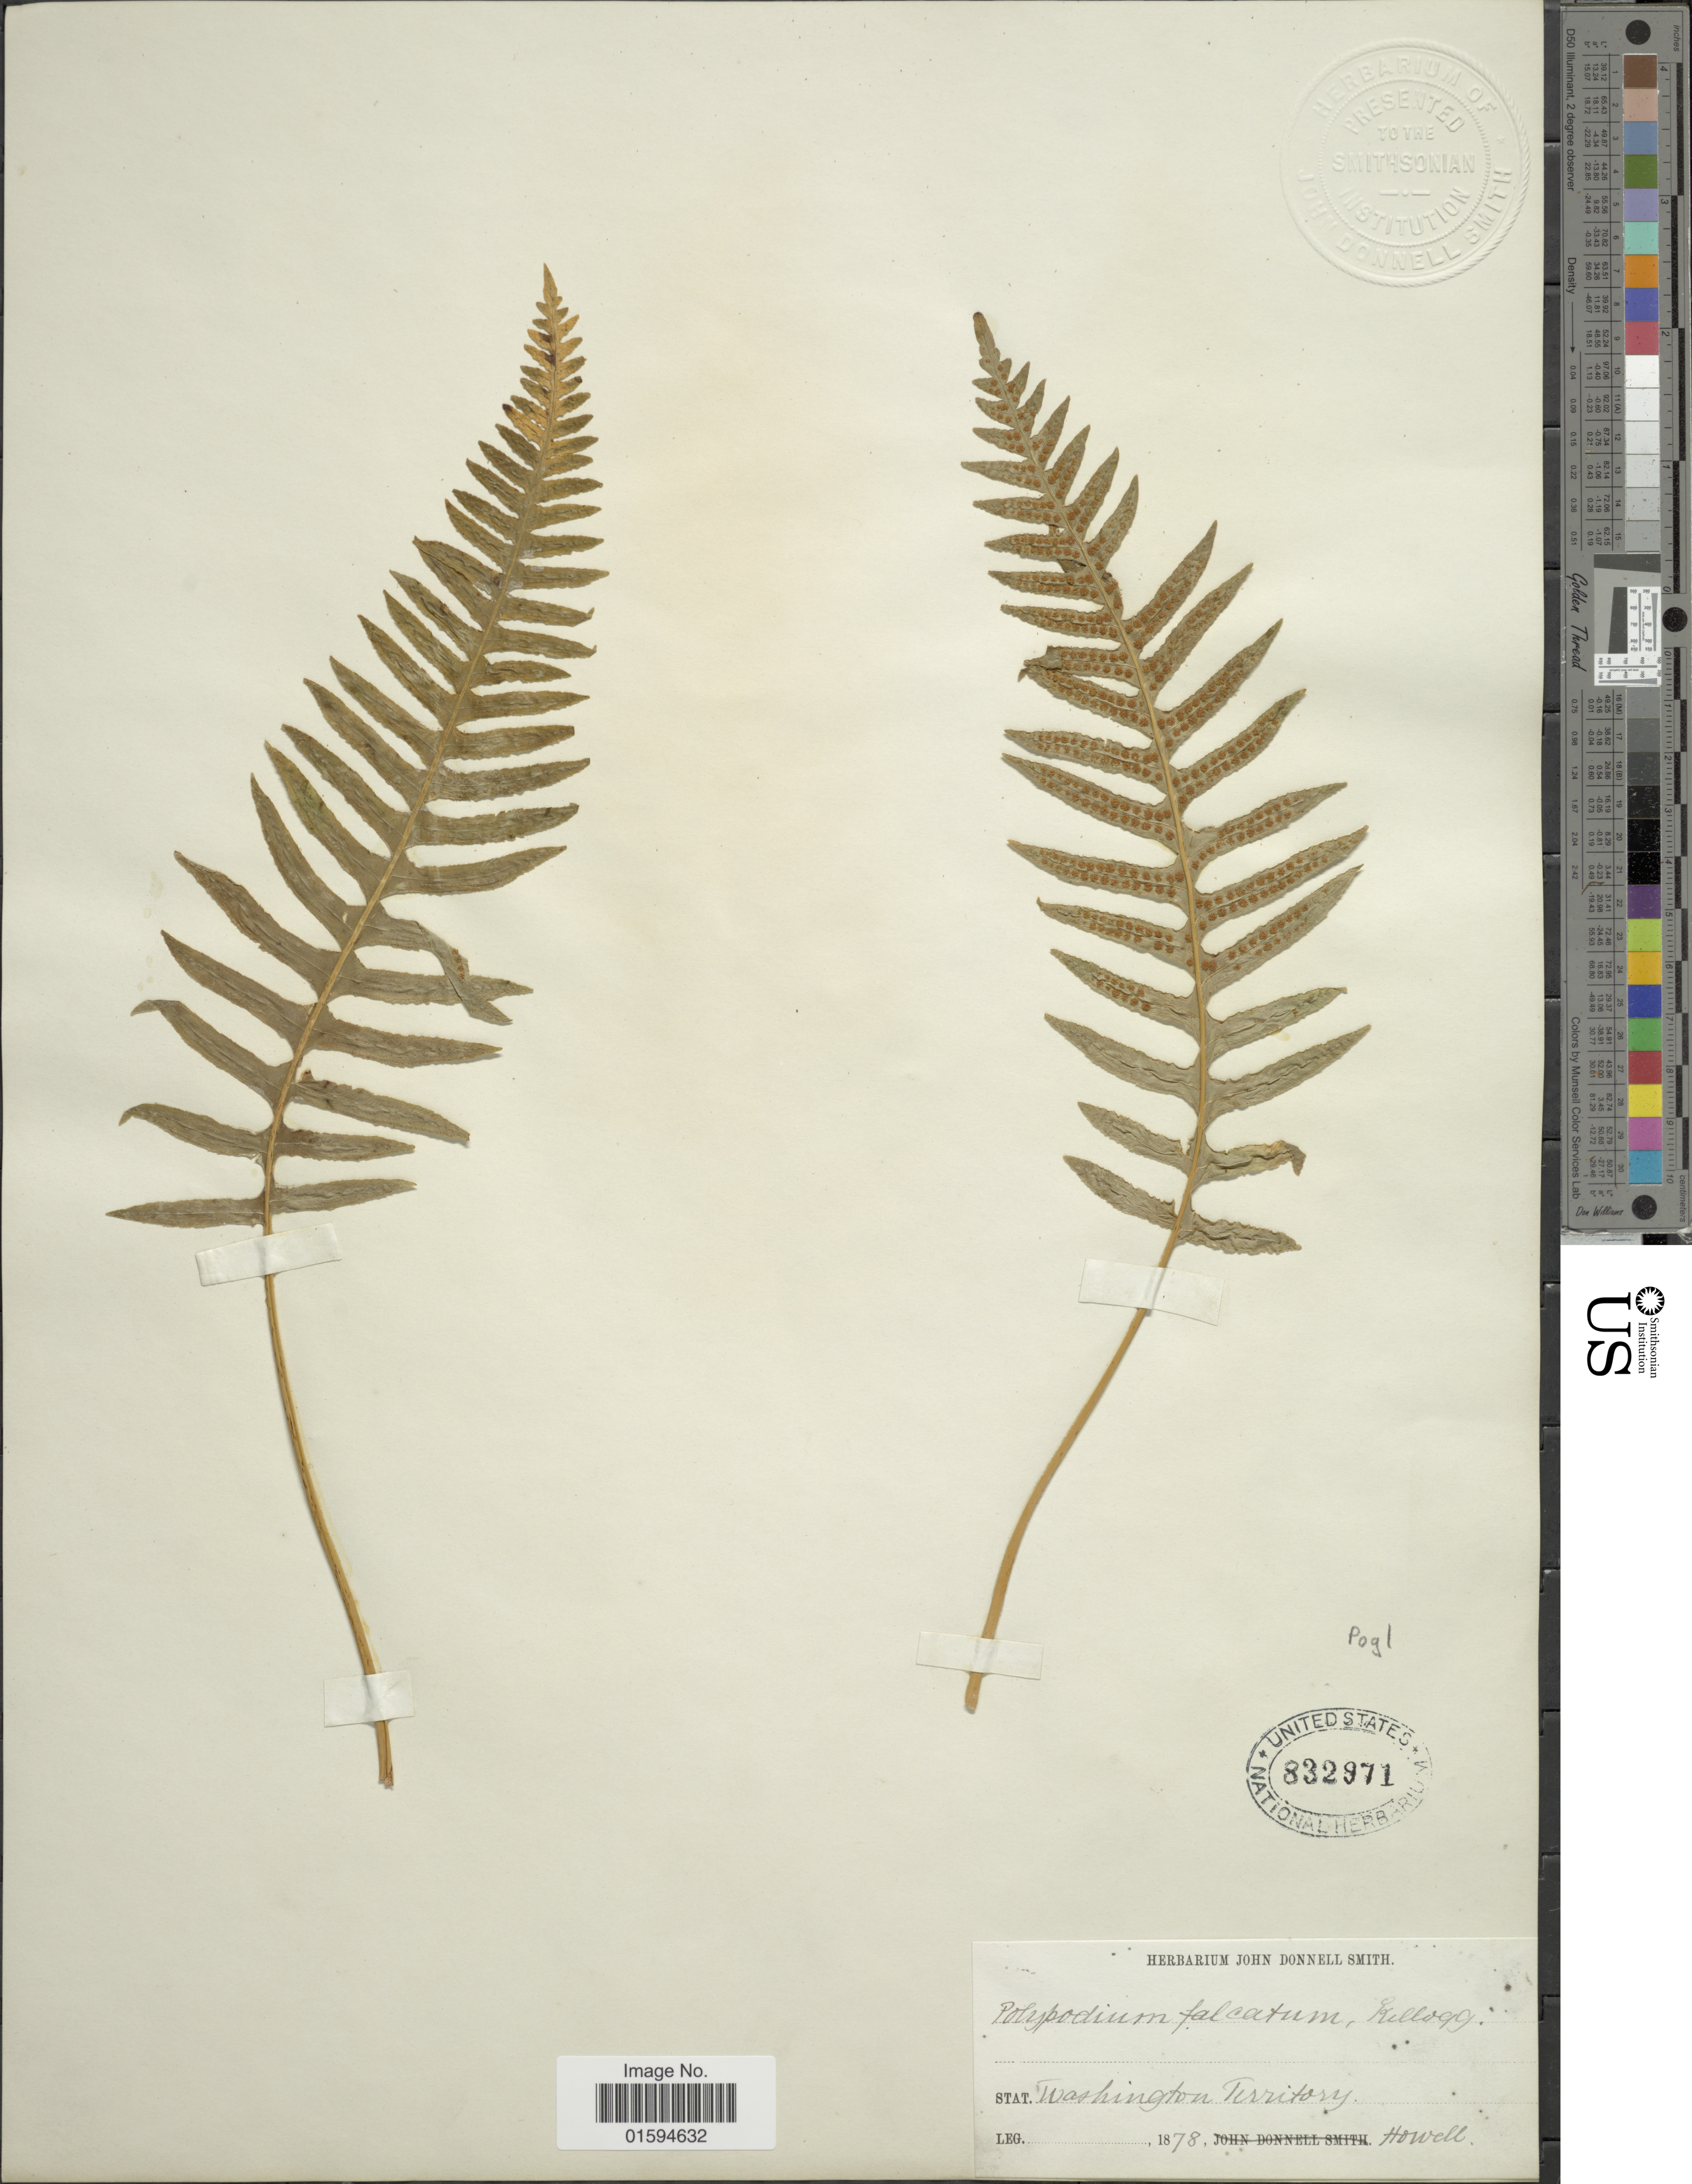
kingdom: Plantae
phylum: Tracheophyta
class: Polypodiopsida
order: Polypodiales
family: Polypodiaceae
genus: Polypodium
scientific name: Polypodium glycyrrhiza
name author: D.C. Eaton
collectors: -. Howell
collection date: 1878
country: United States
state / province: Washington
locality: Washington Territory.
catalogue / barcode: US 832971